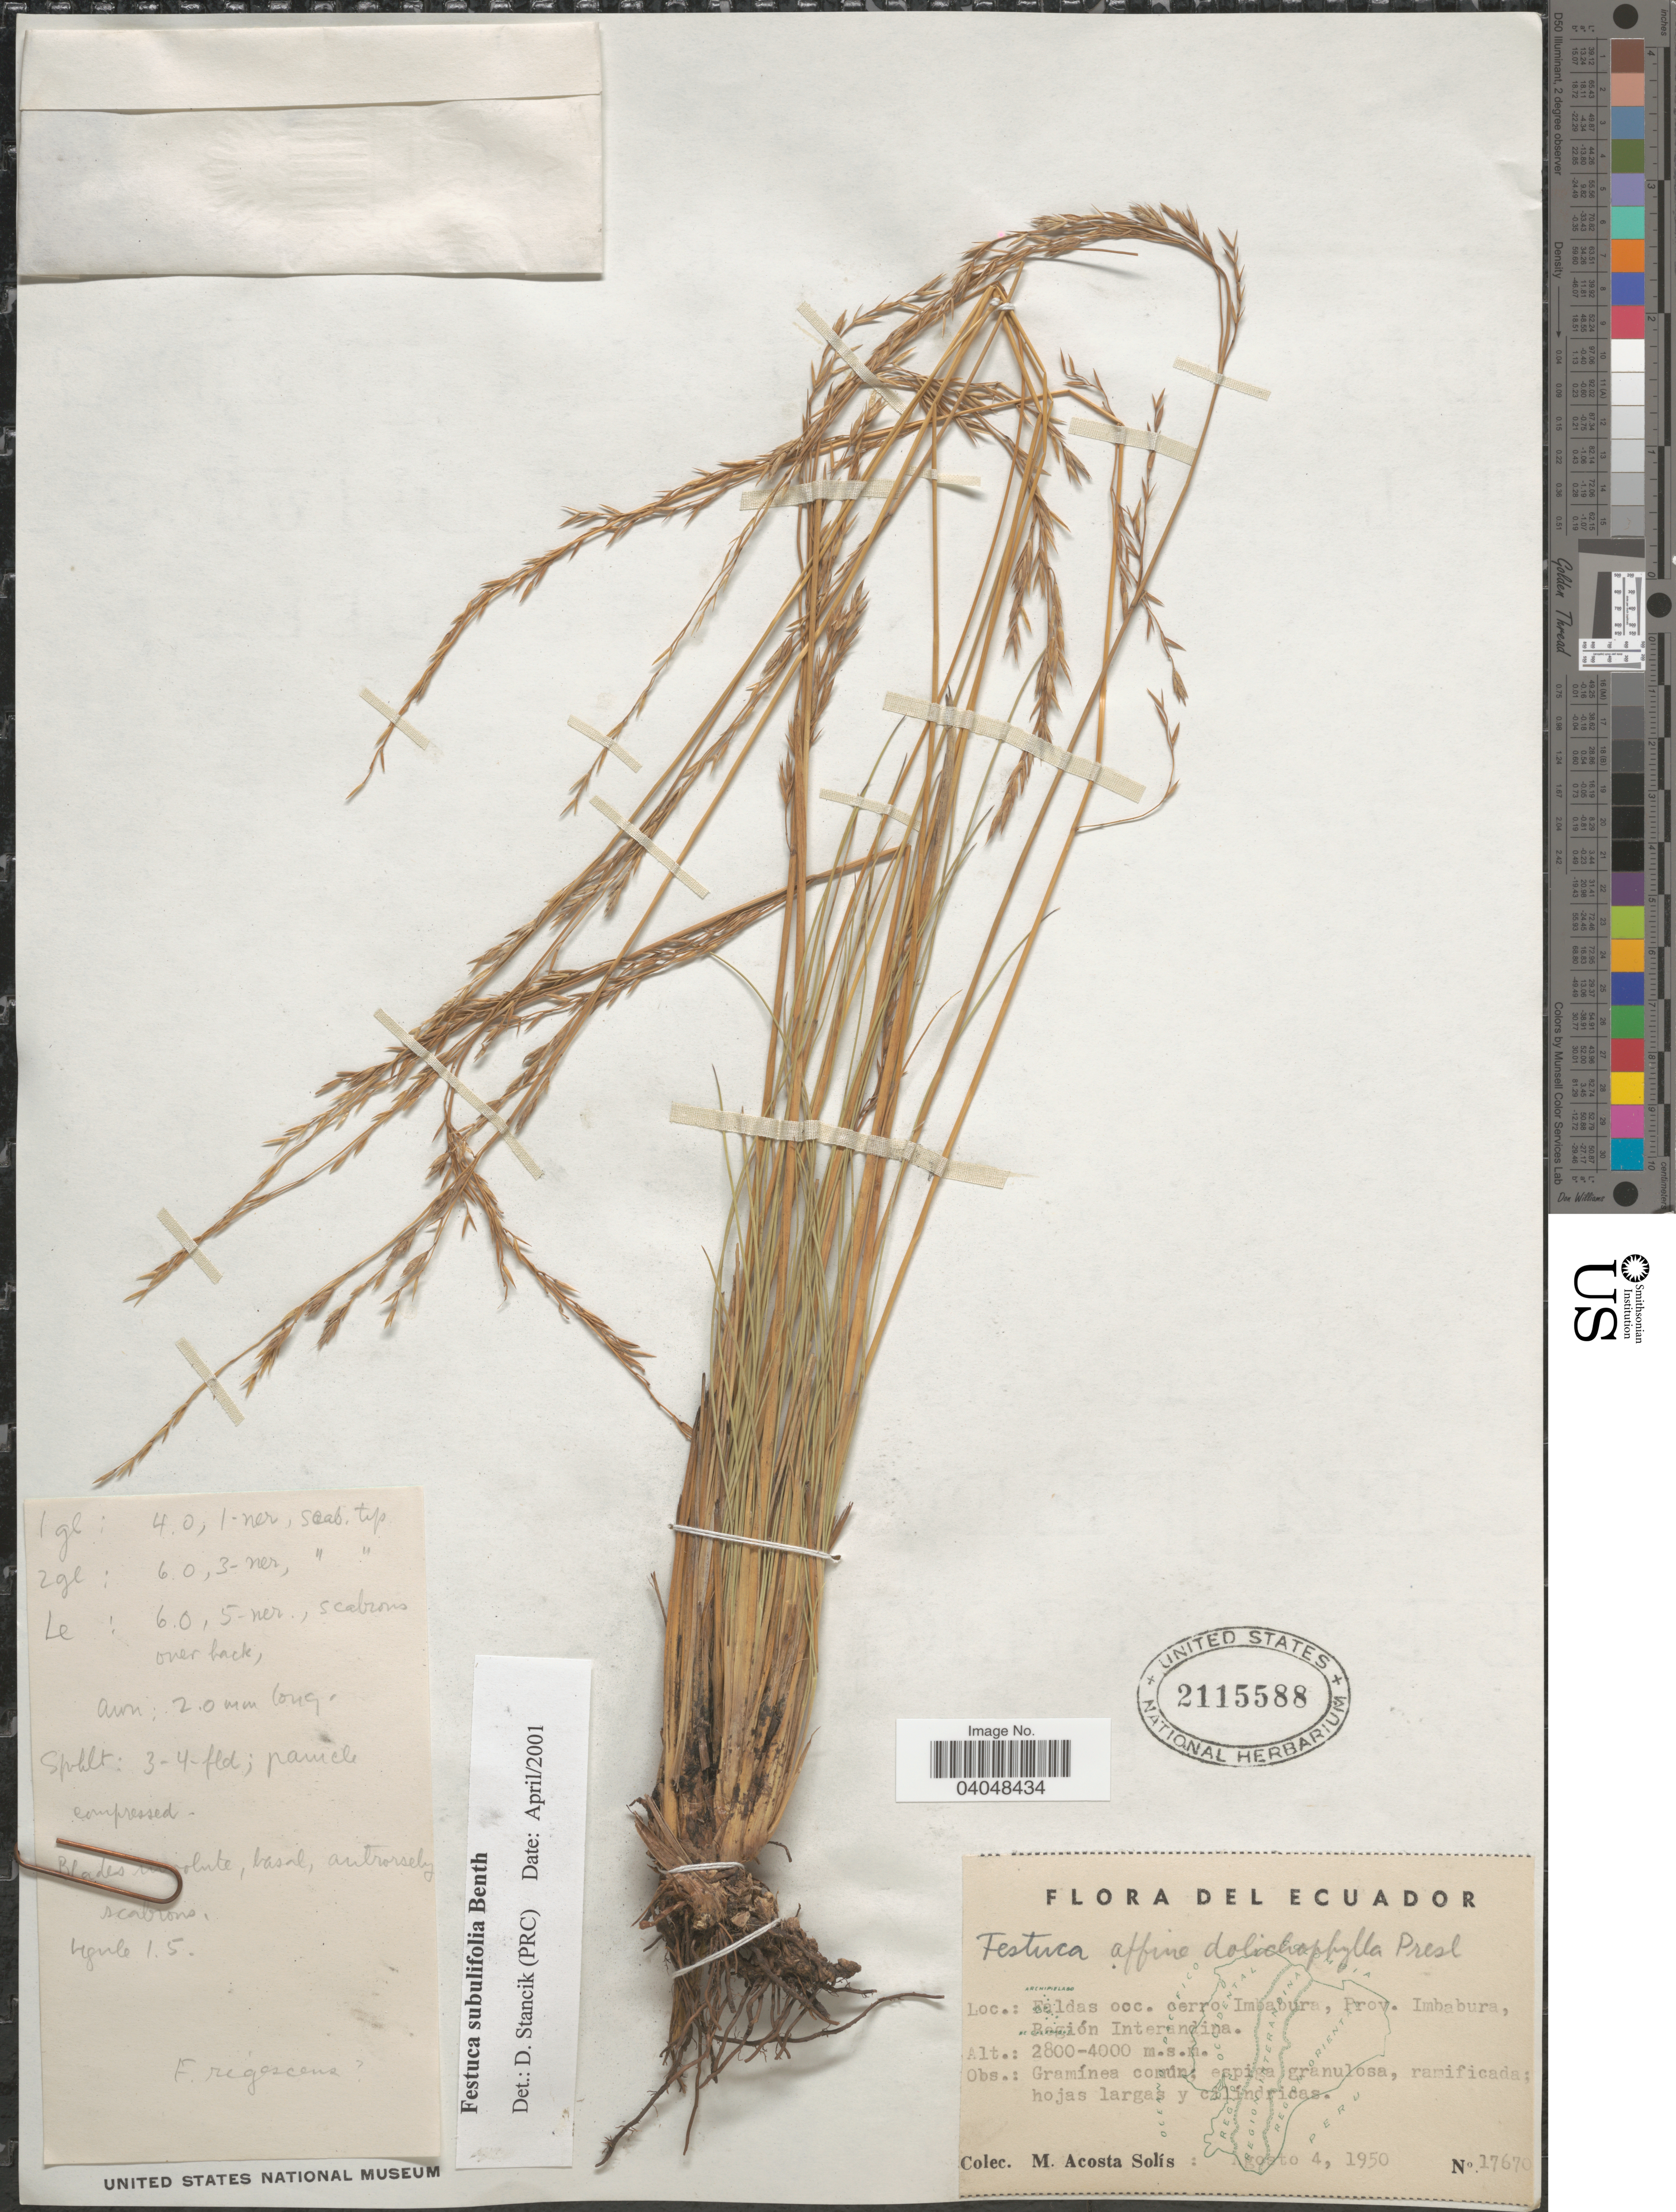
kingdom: Plantae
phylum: Tracheophyta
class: Liliopsida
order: Poales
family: Poaceae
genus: Festuca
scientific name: Festuca subulifolia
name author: Benth.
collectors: M. Acosta Solis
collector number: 17670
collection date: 1950-08-04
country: Ecuador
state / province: Imbabura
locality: Faldas occ. cerro Imbabura, Región Interandina.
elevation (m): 2800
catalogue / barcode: US 2115588